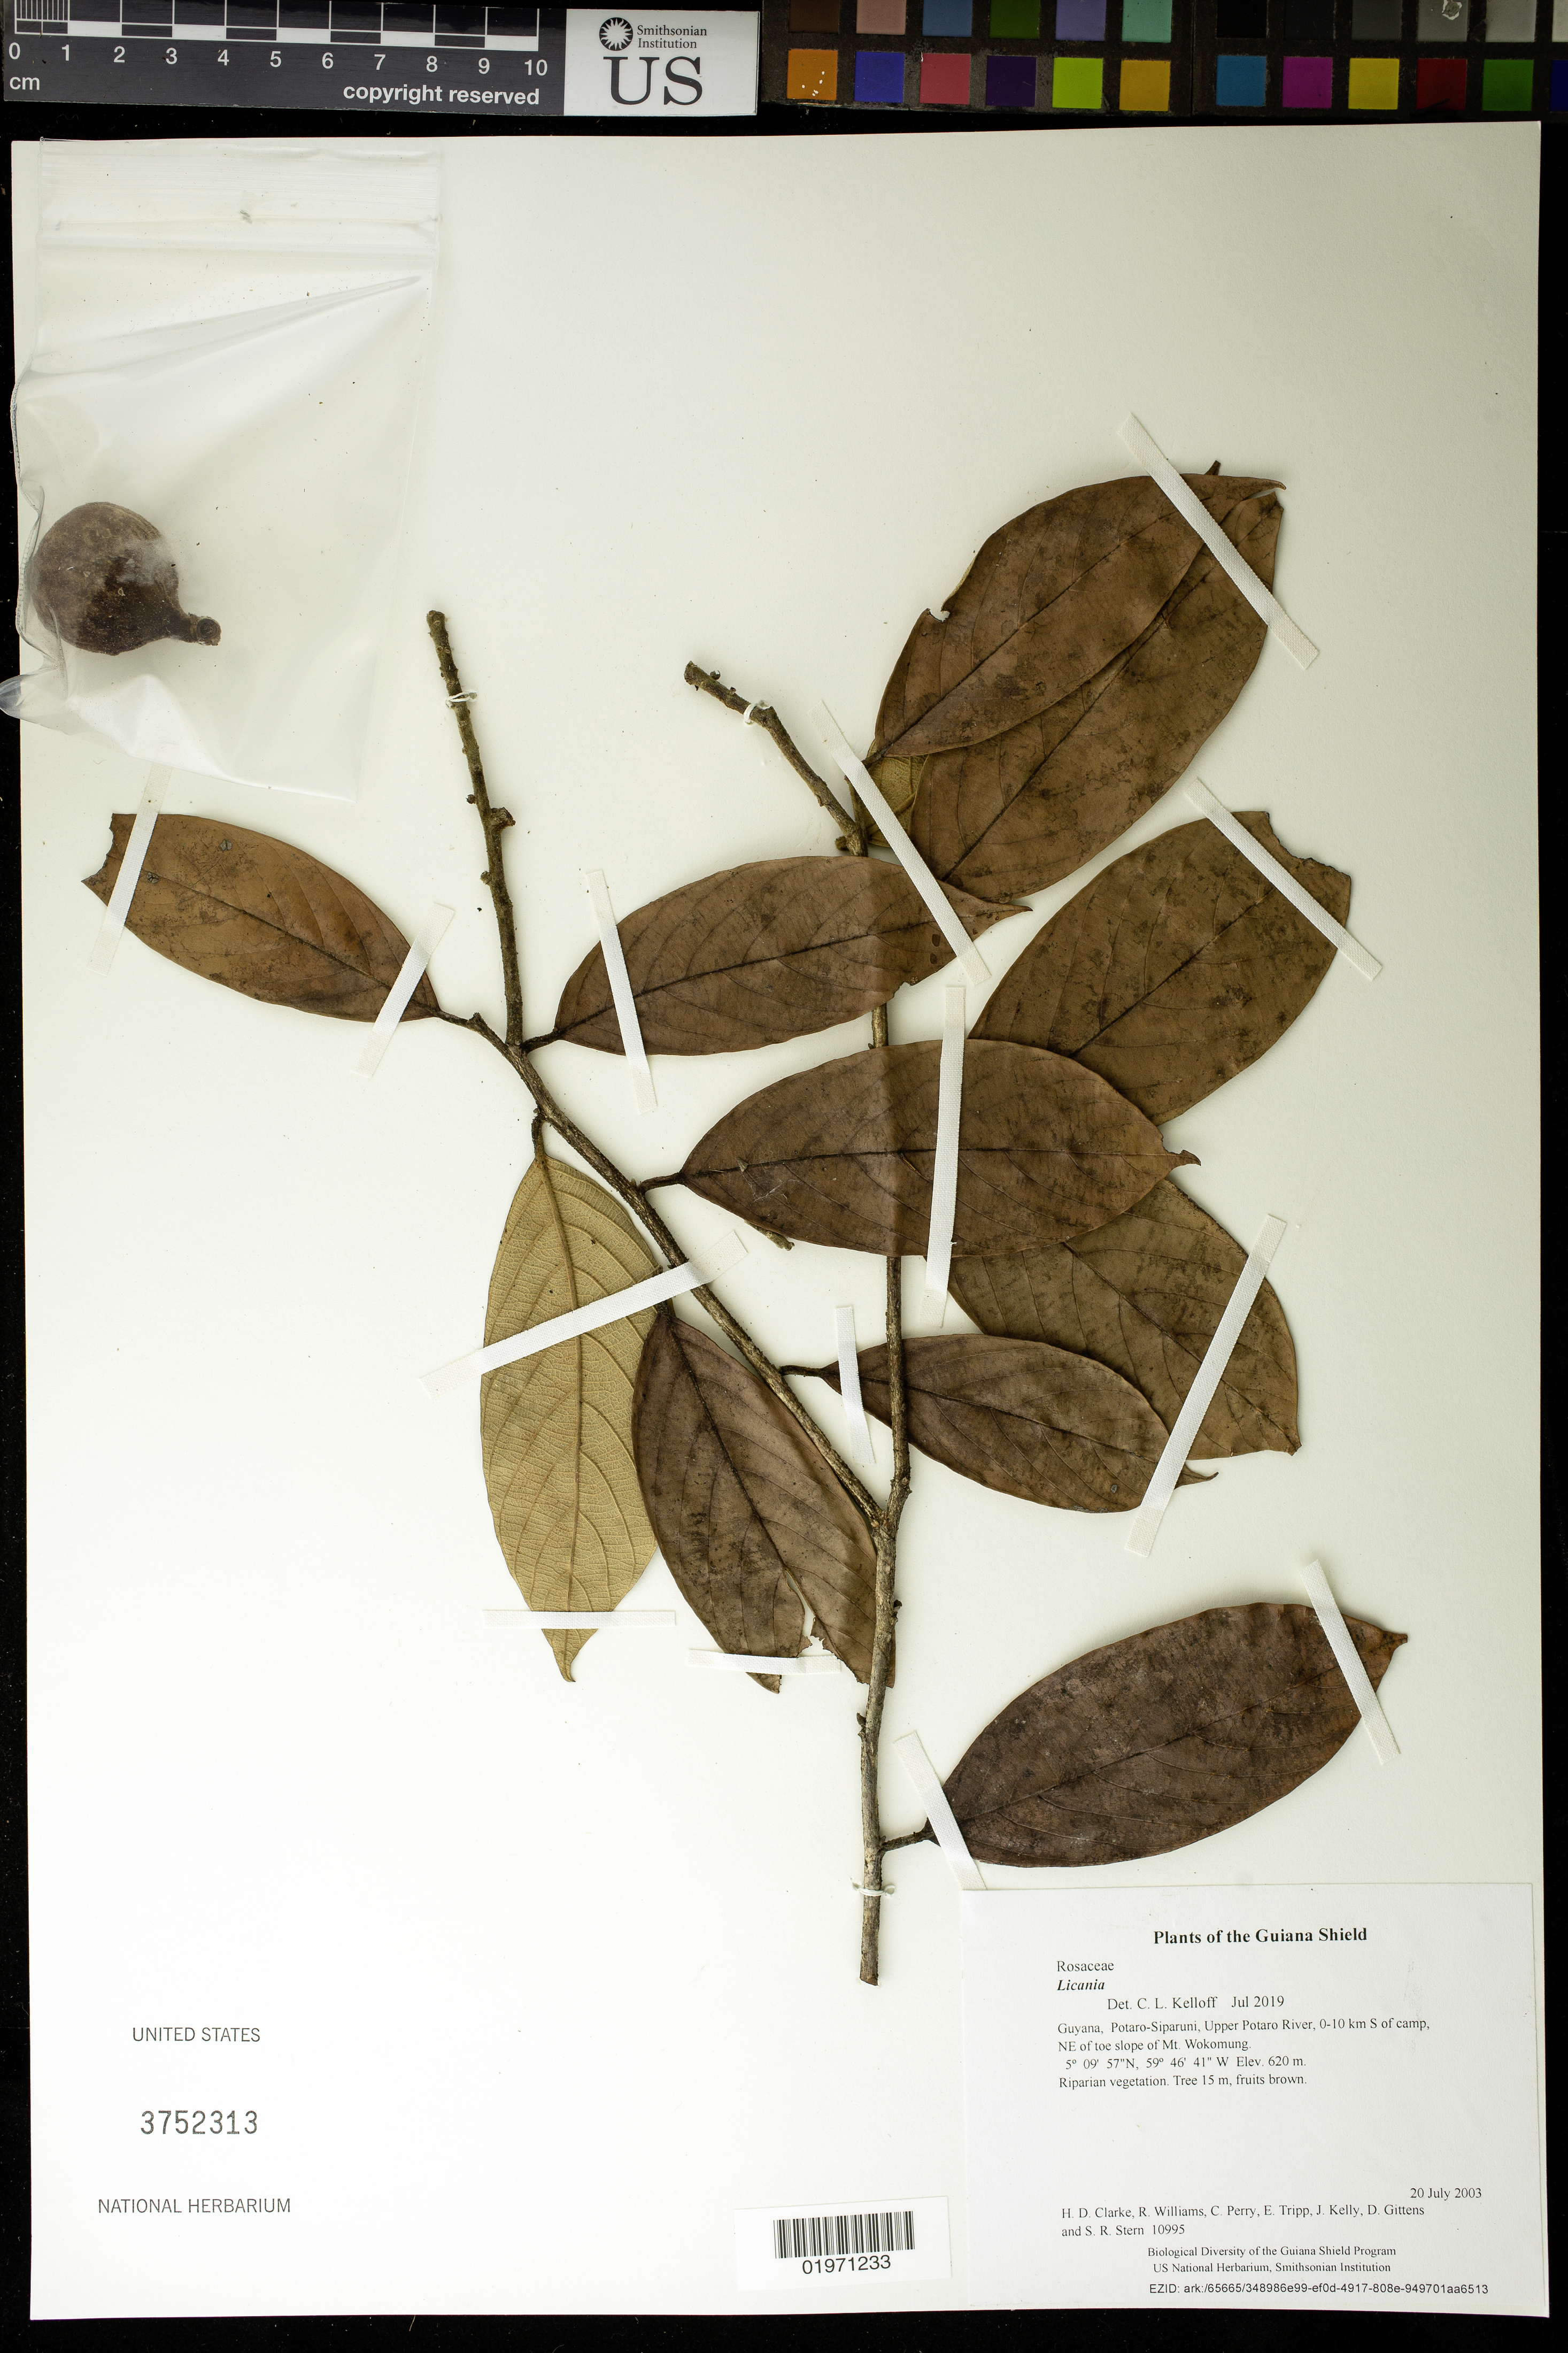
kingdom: Plantae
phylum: Tracheophyta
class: Magnoliopsida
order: Malpighiales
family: Chrysobalanaceae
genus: Licania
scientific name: Licania sp.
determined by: Kelloff, C. L.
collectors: H. D. Clarke, R. Williams, C. Perry, E. Tripp, J. Kelly, D. Gittens & S. R. Stern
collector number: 10995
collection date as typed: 20 July 2003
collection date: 2003-07-20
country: Guyana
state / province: Potaro-Siparuni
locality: Upper Potaro River, 0-10 km S of camp, NE of toe slope of Mt. Wokomung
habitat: Riparian vegetation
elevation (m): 620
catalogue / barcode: US 3752313